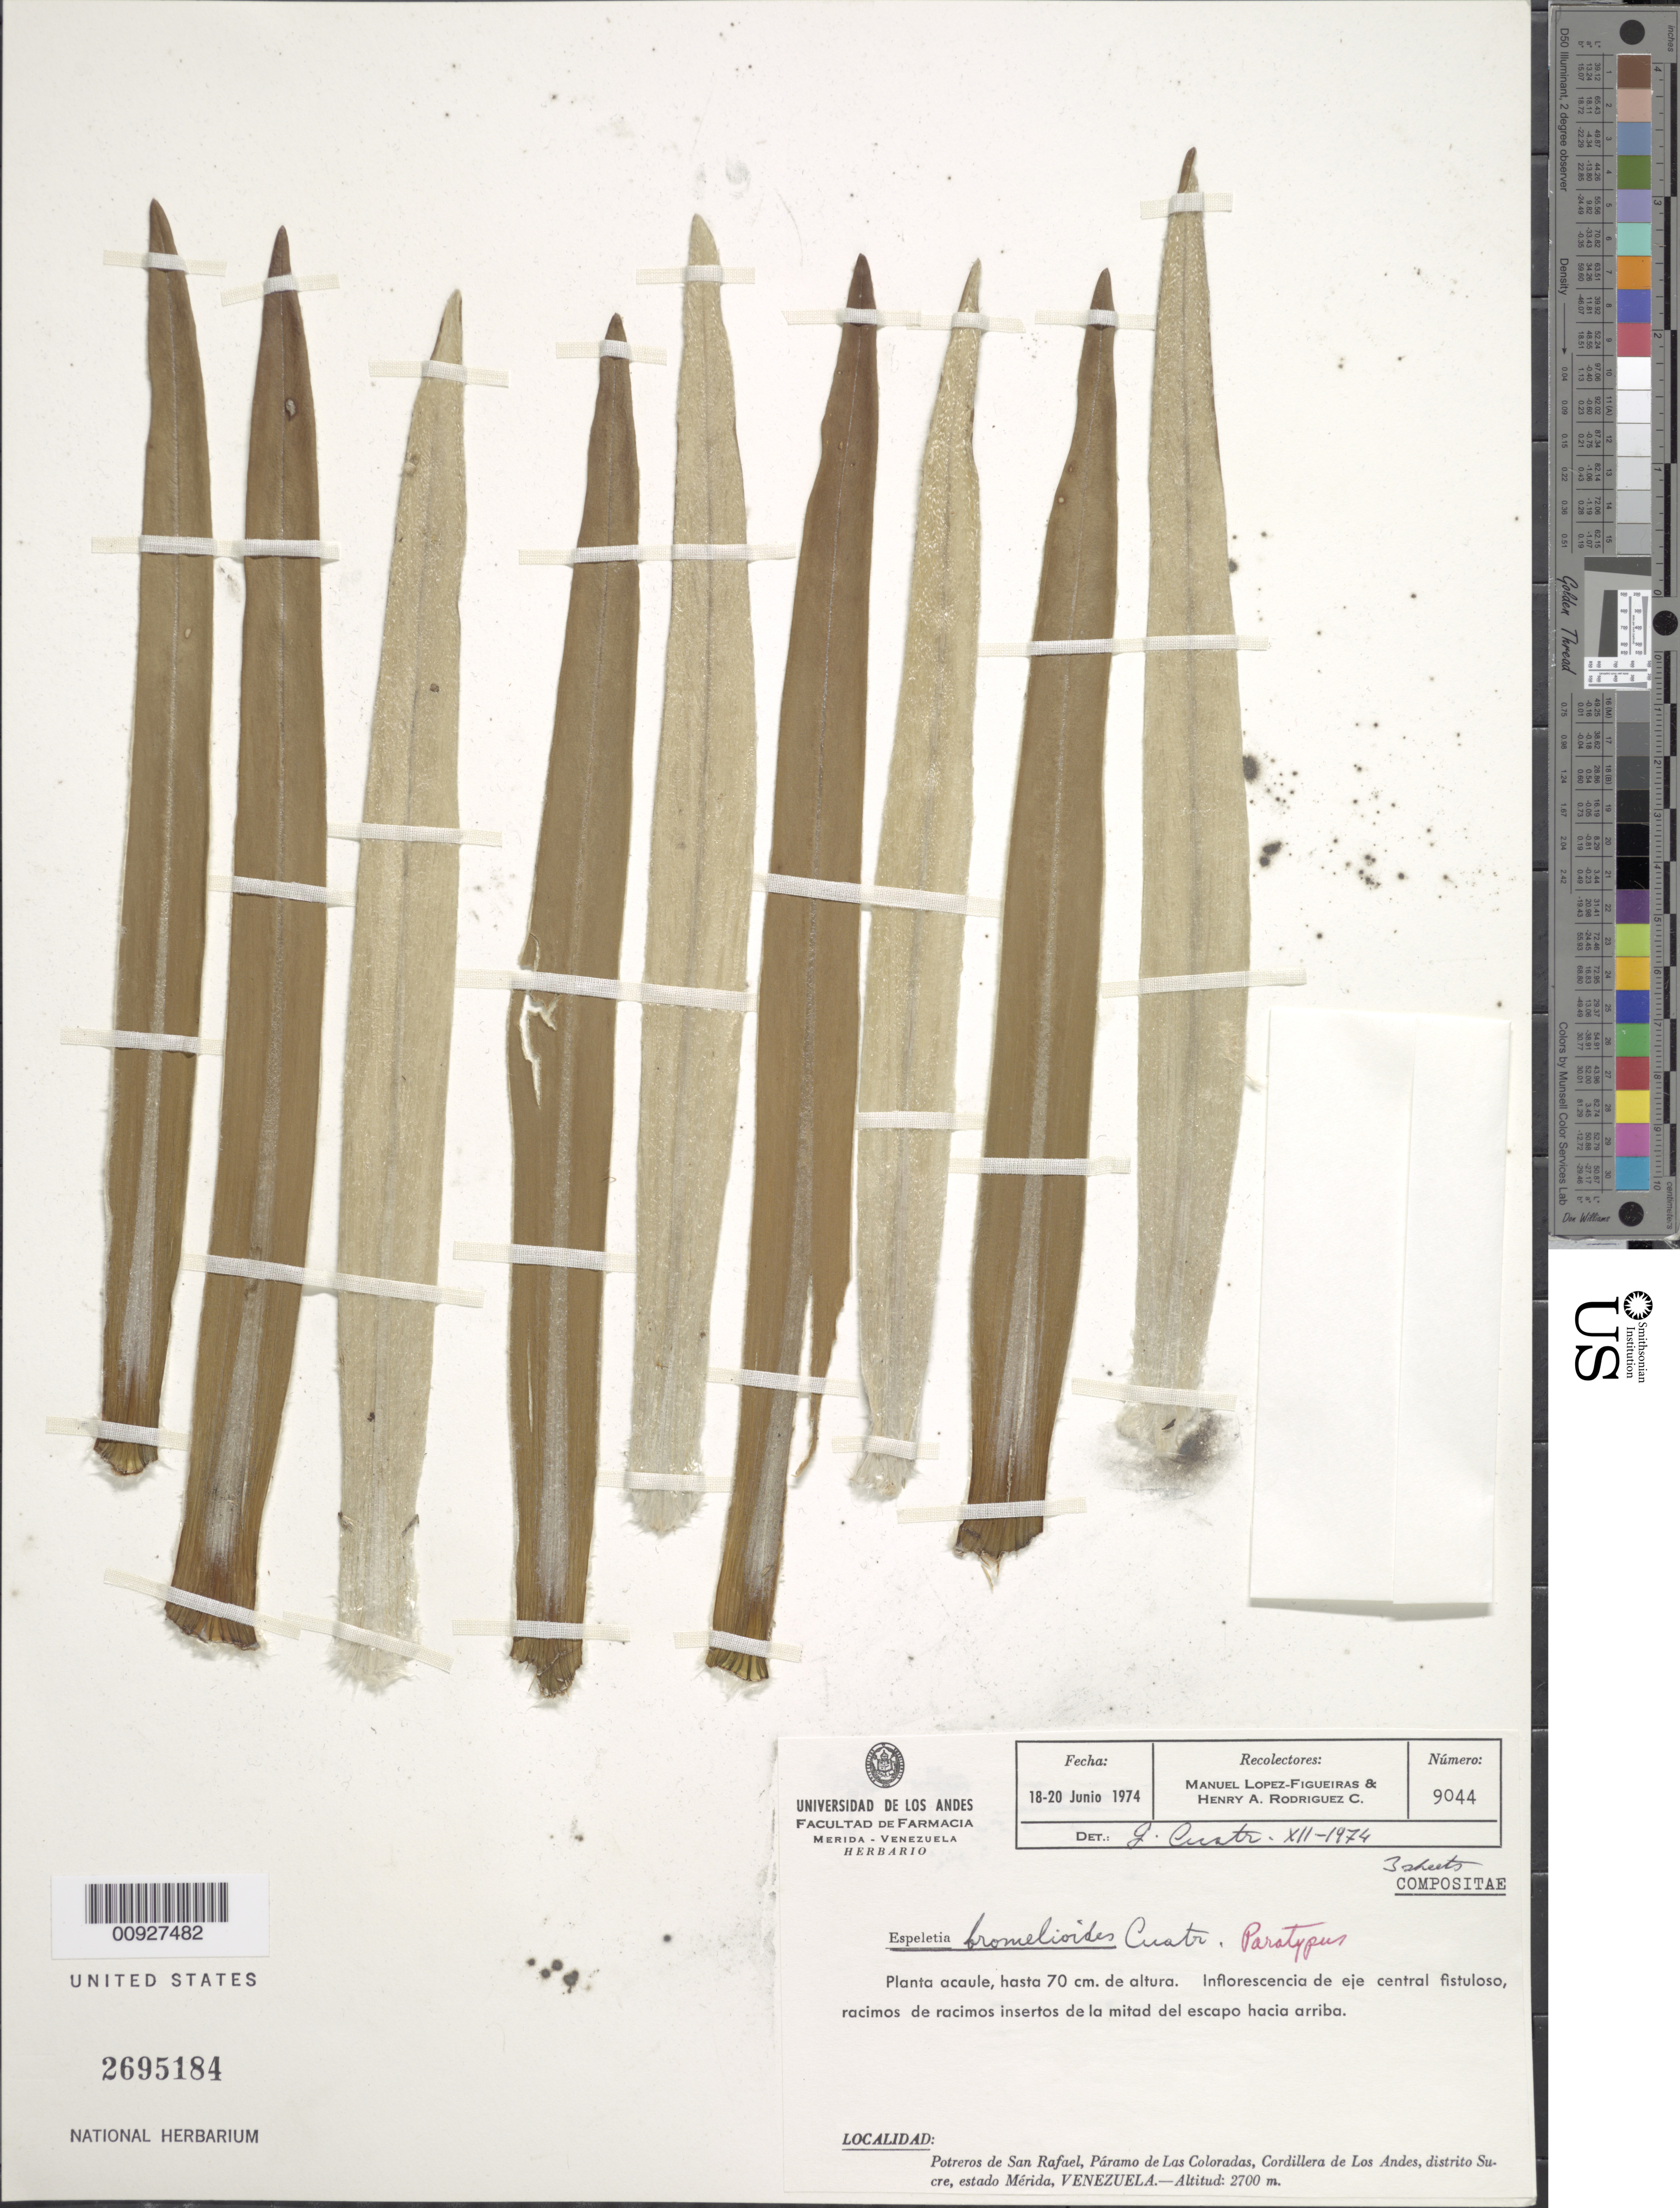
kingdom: Plantae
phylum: Tracheophyta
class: Magnoliopsida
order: Asterales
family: Asteraceae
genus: Ruilopezia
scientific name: Ruilopezia bromelioides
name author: (Cuatrec.) Cuatrec.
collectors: M. López Figueiras & H. Rodriguez-Carrasquero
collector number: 9044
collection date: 1974-06-18/1974-06-20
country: Venezuela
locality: Potreros de San Rafael, Paramo de Las Coloradas, Cordillera de los Andes, Distrito Sucre, Estado Merida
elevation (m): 2700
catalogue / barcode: US 2695184